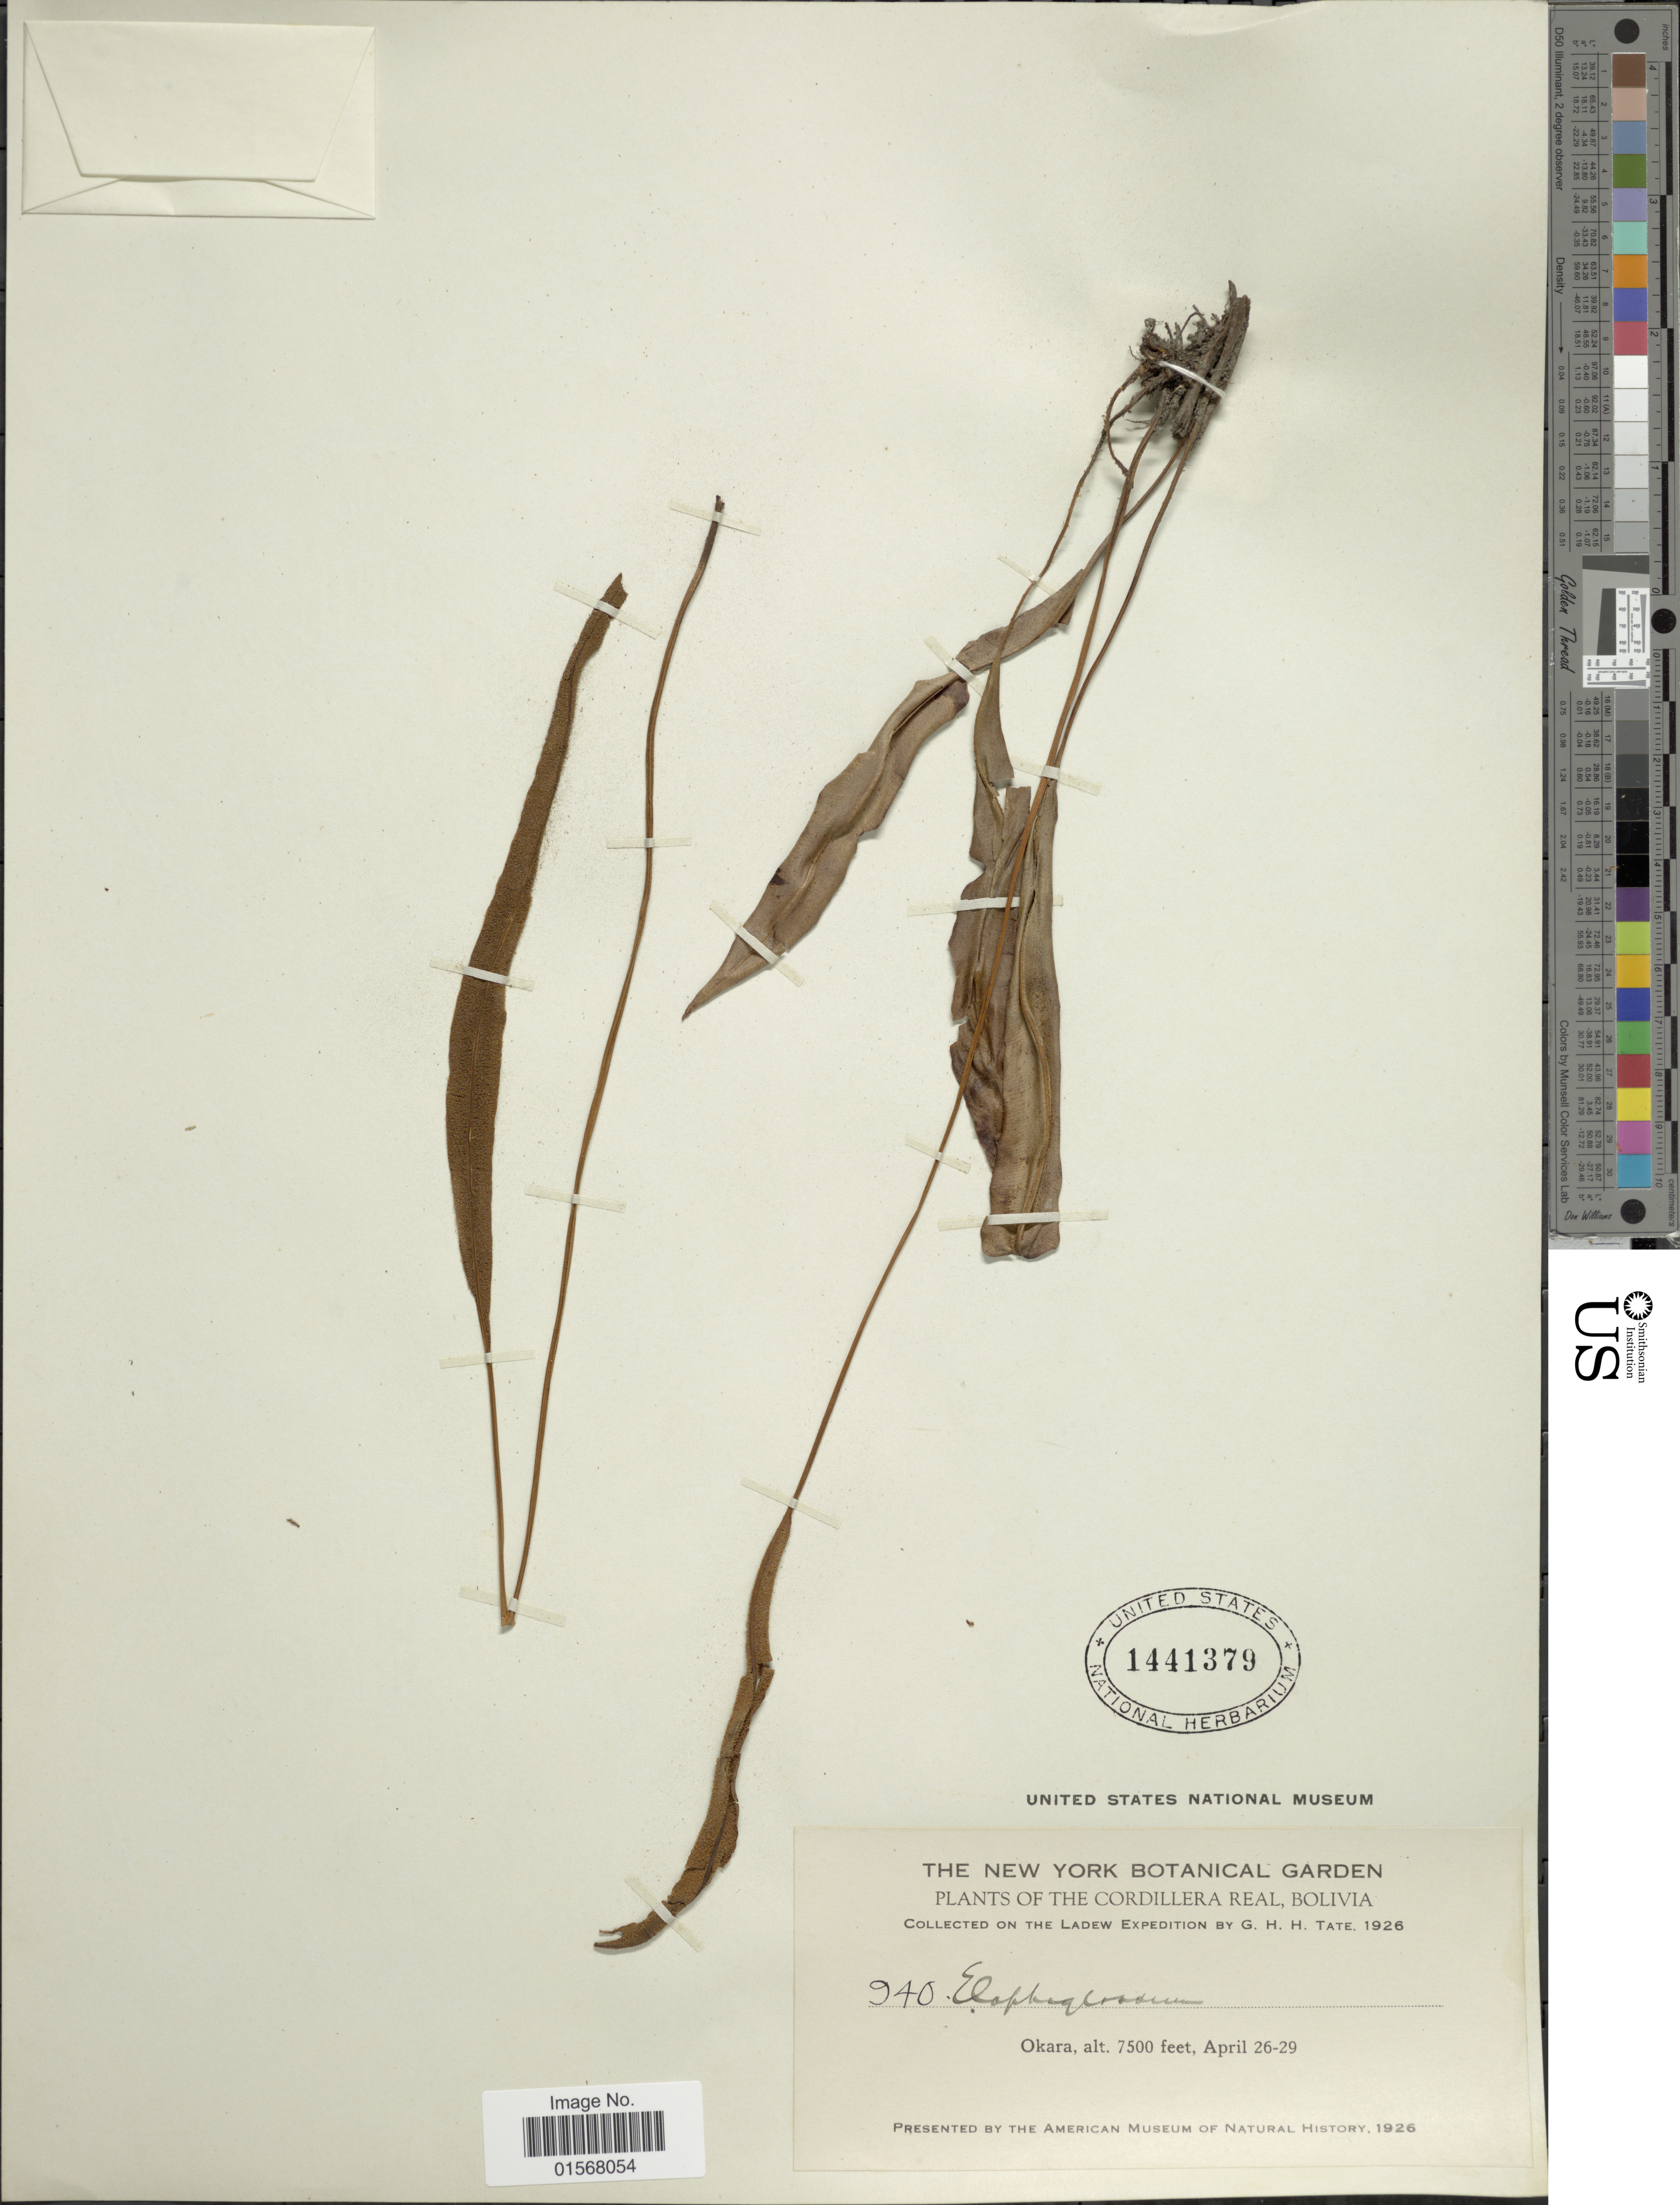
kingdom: Plantae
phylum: Tracheophyta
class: Polypodiopsida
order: Polypodiales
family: Dryopteridaceae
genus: Elaphoglossum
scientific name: Elaphoglossum sp.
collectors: G. Tate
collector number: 940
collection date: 1926-04-26/1926-04-29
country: Bolivia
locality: The Cordillera Real, Bolivia, Okara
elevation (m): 2286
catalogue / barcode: US 1441379